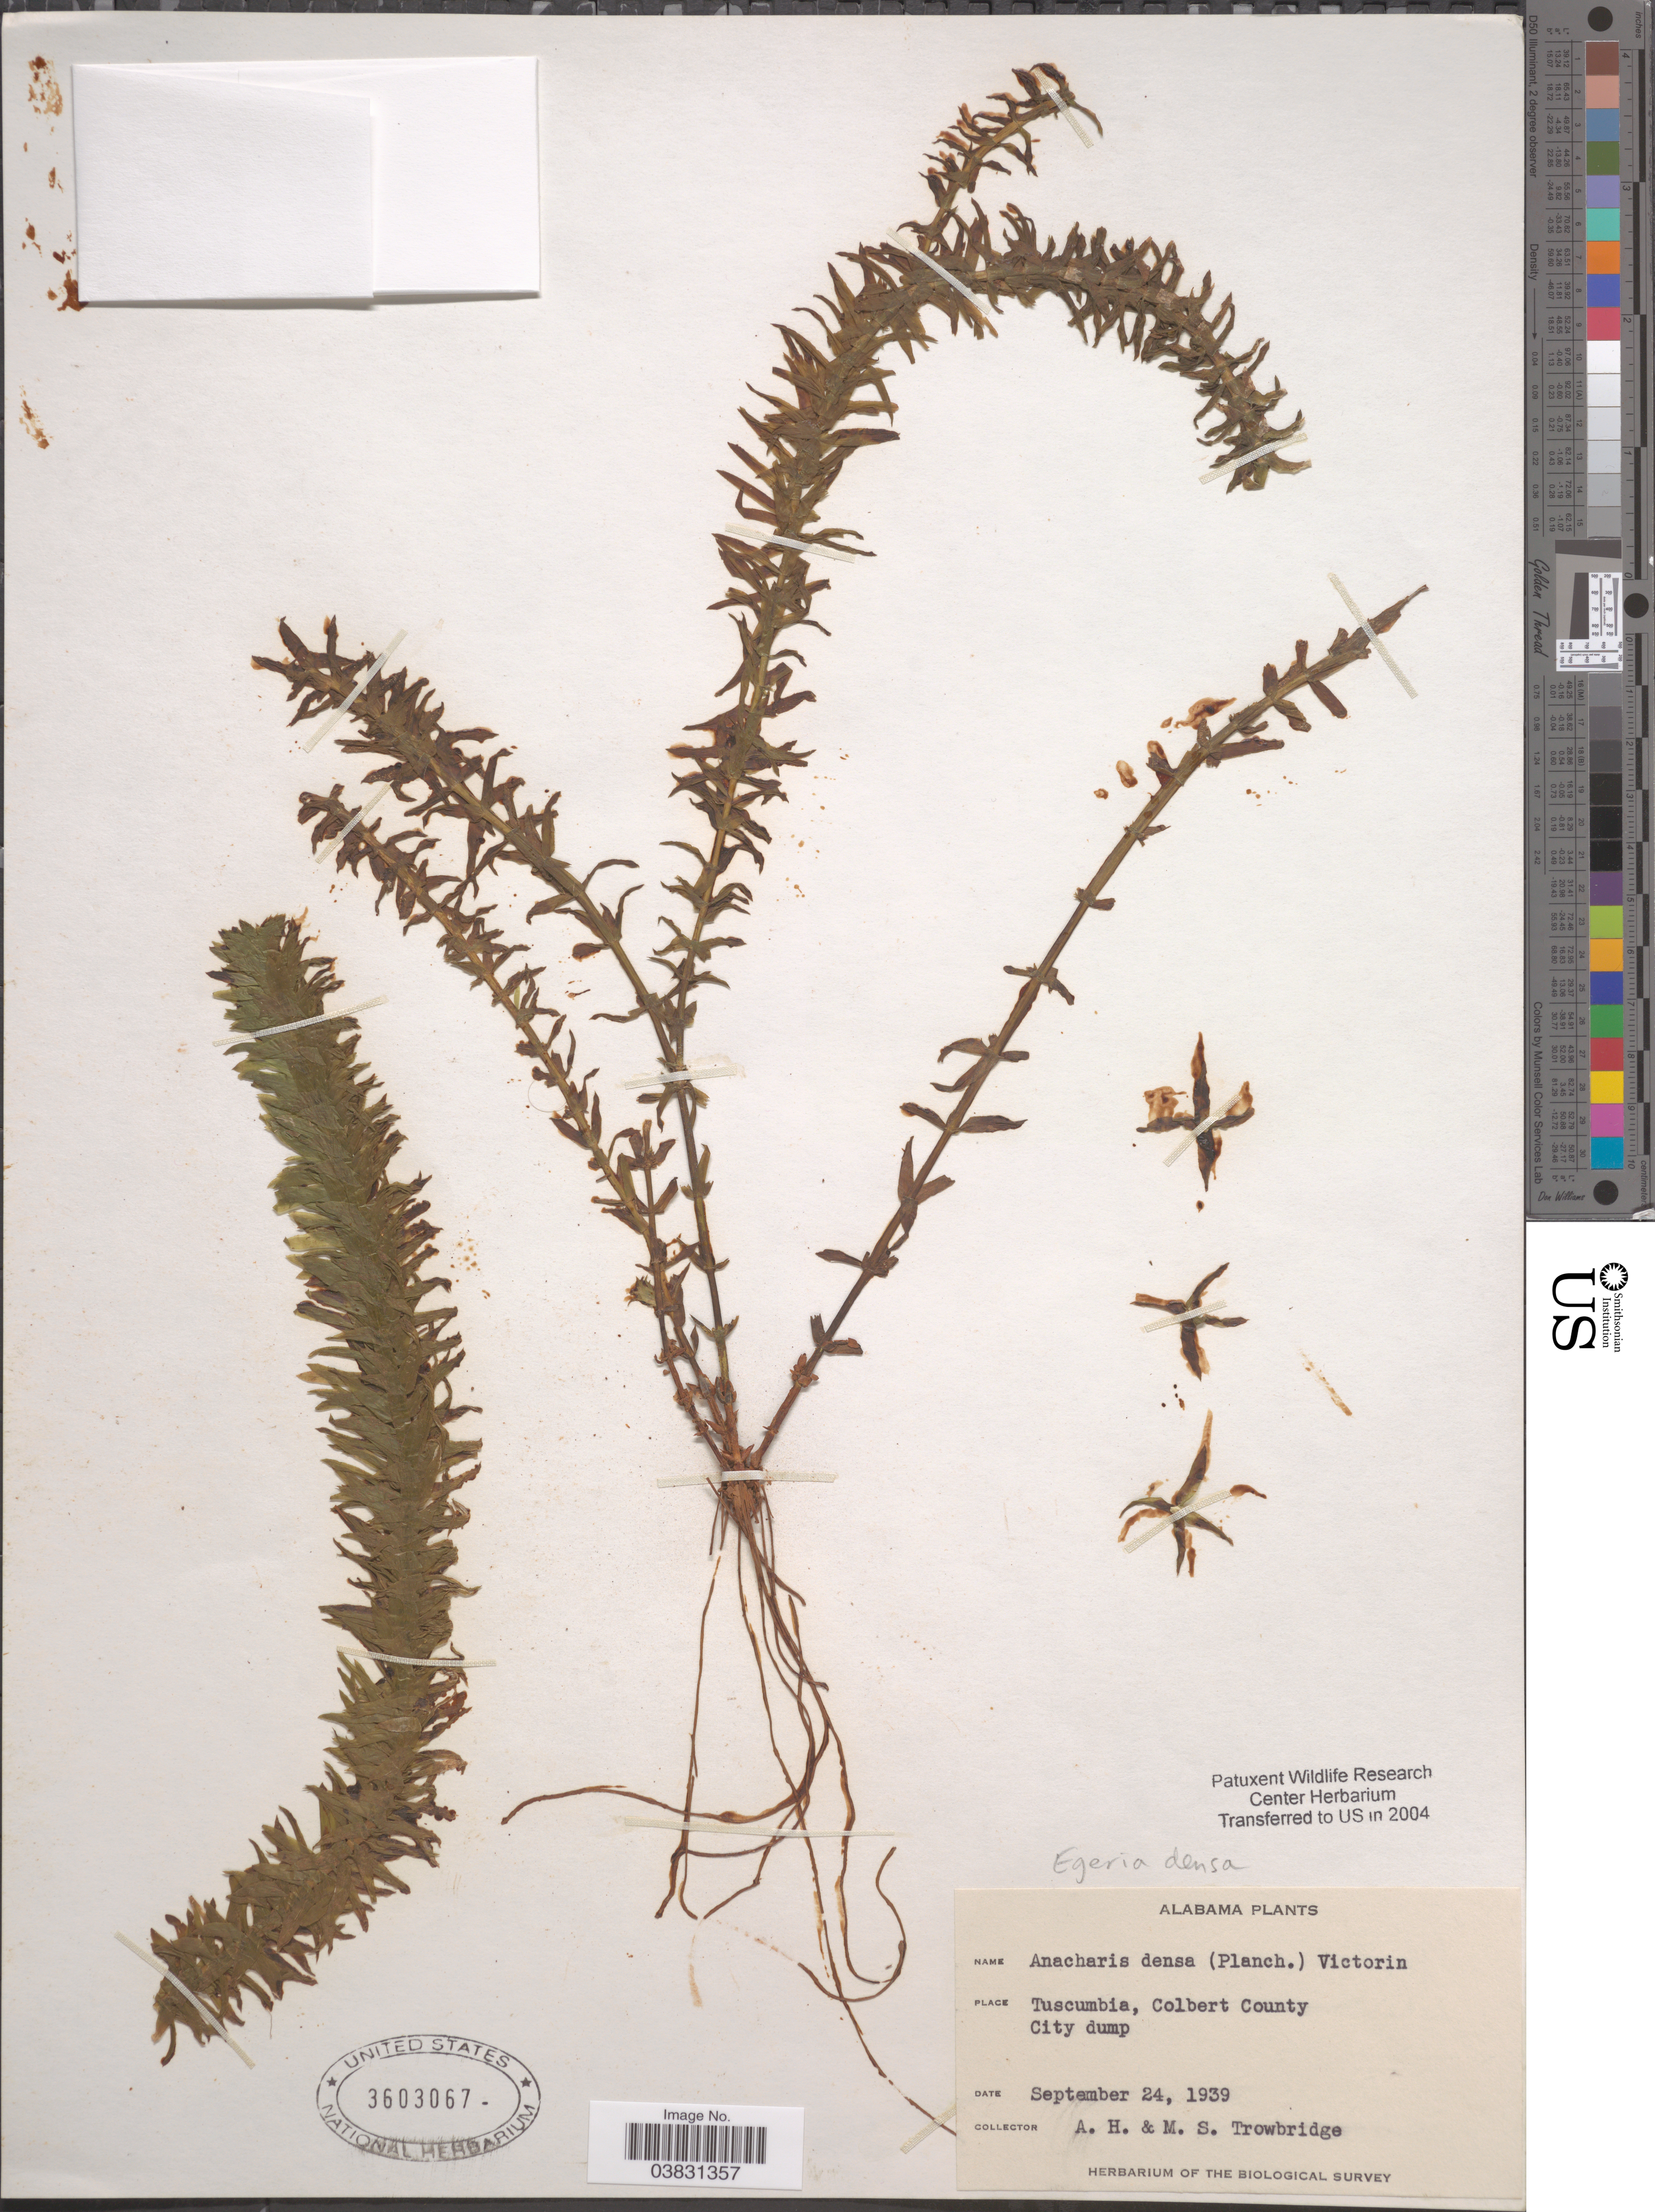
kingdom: Plantae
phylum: Tracheophyta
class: Liliopsida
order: Alismatales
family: Hydrocharitaceae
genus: Egeria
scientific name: Egeria densa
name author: Planch.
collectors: A. H. Trowbridge & M. Trowbridge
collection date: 1939-09-24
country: United States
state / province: Alabama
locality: Tuscumbia, Colbert County. City dump.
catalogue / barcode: US 3603067